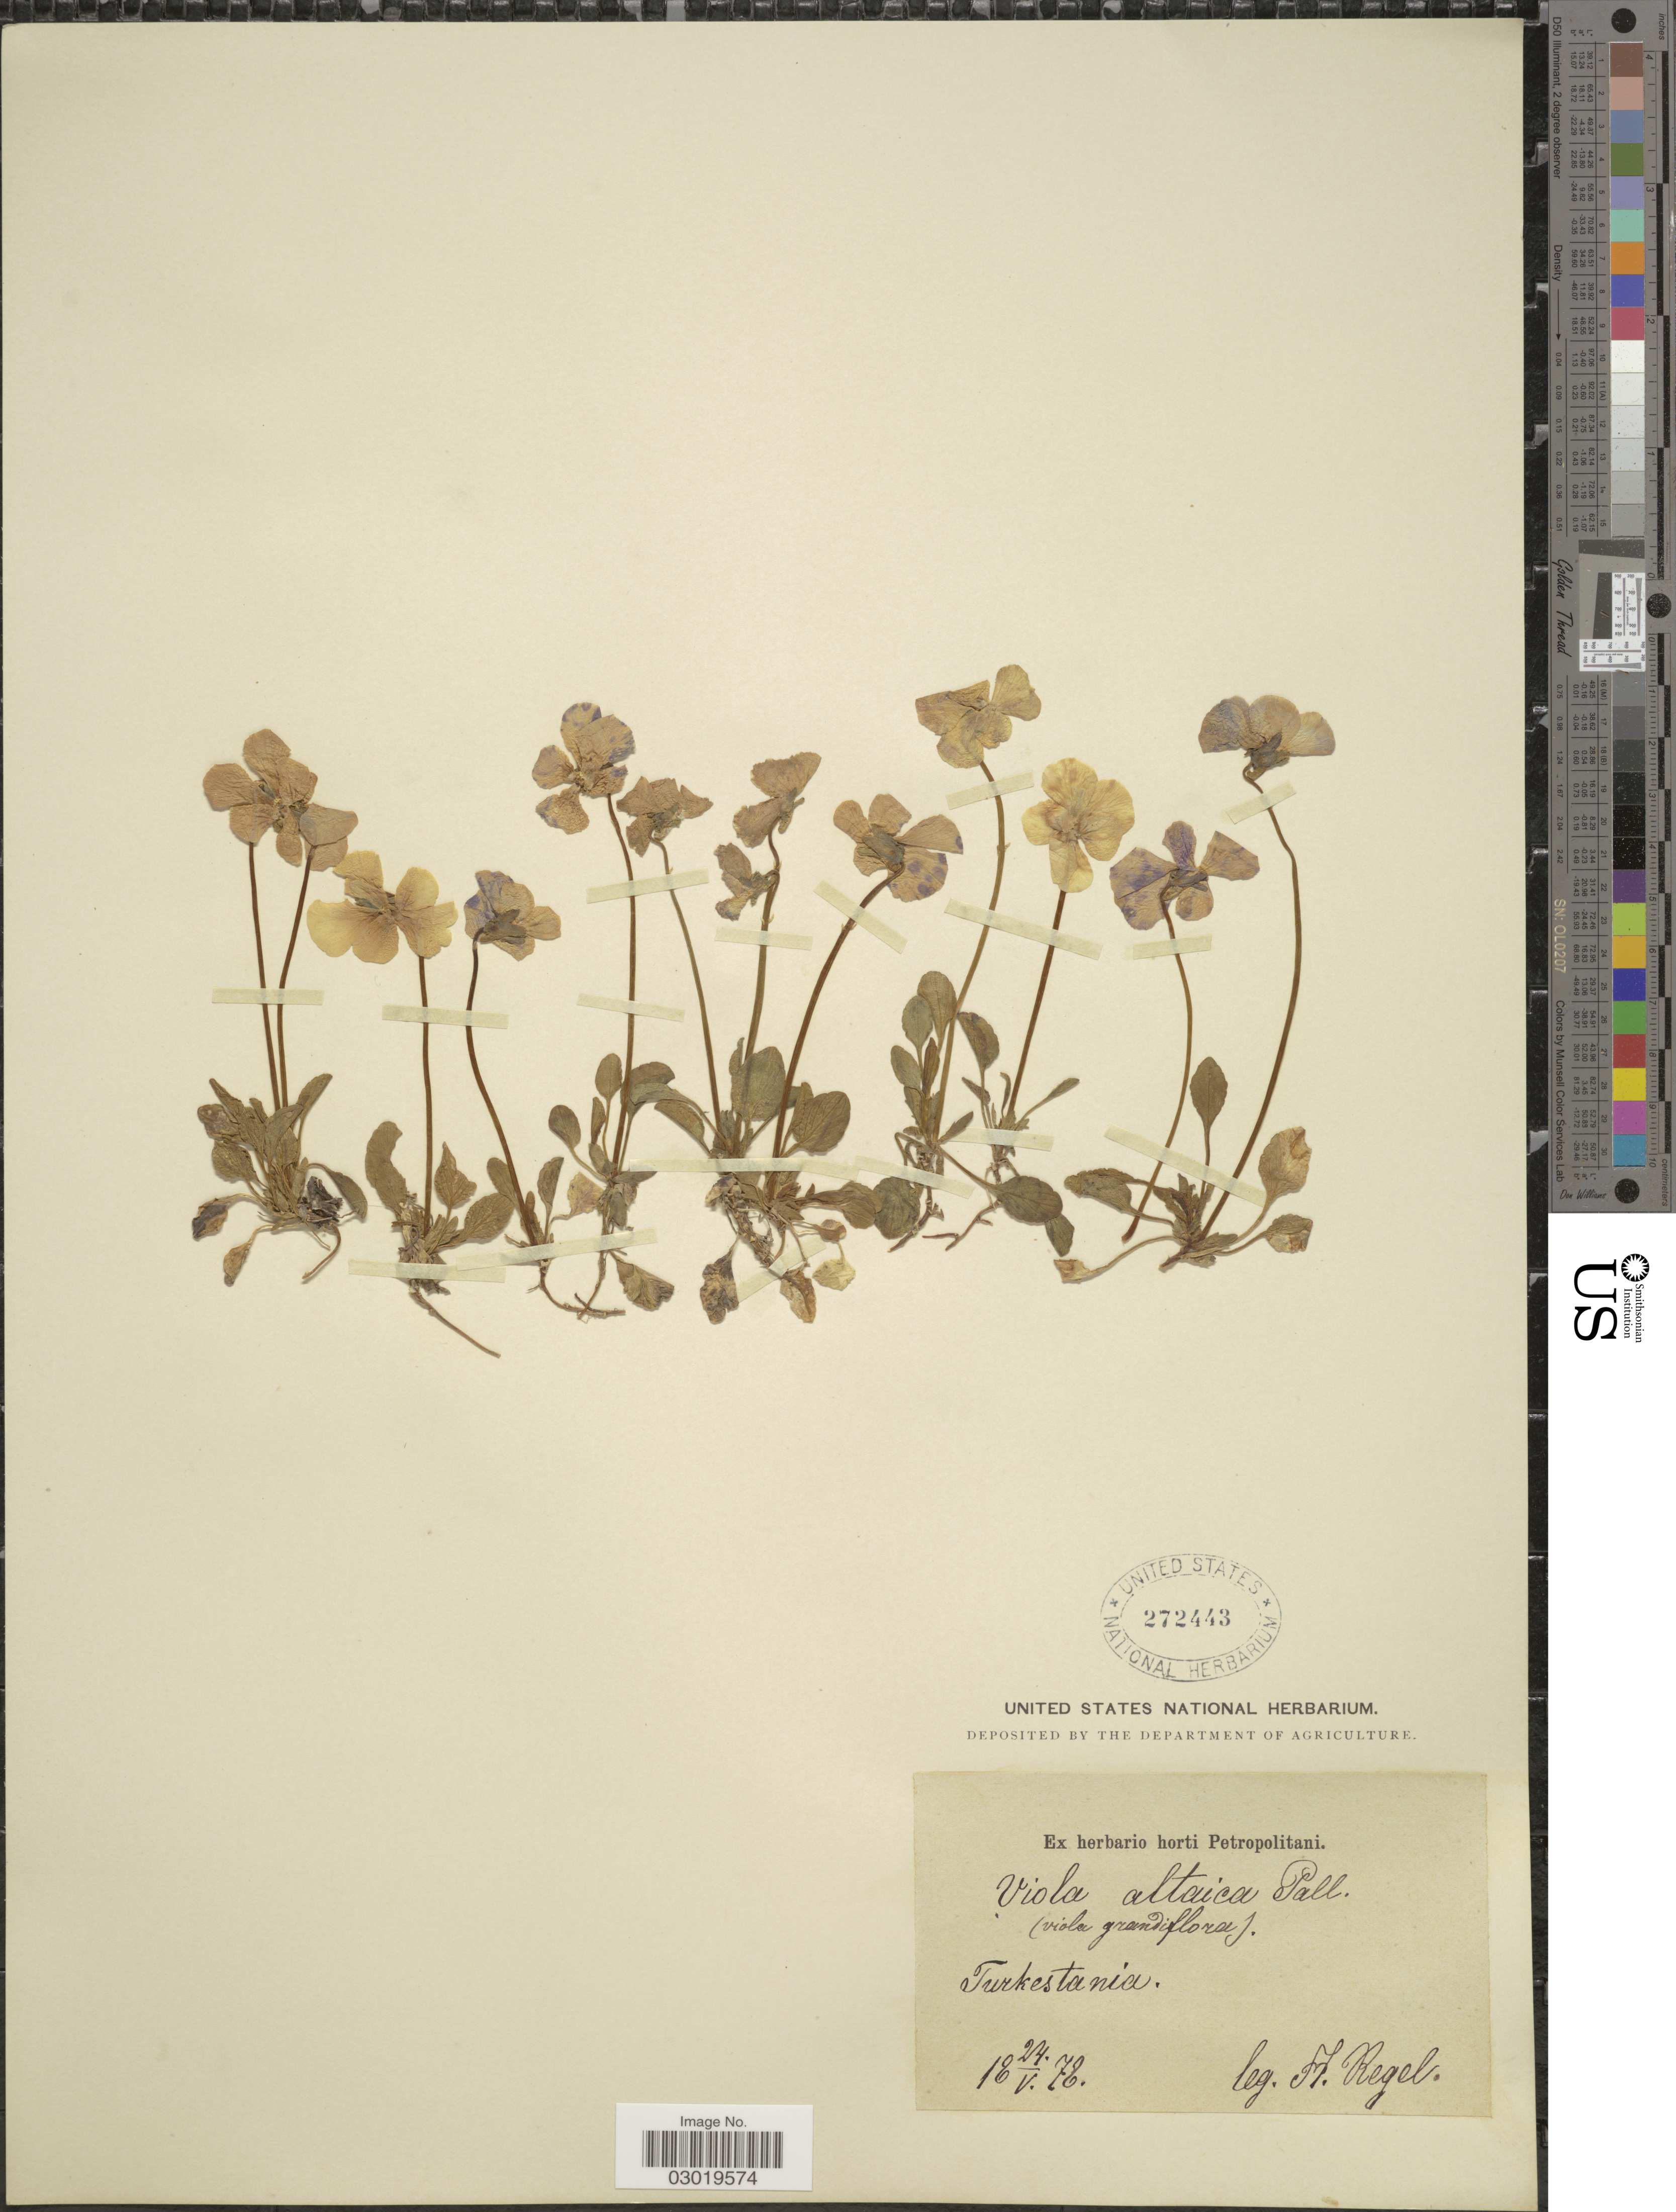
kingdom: Plantae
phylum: Tracheophyta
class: Magnoliopsida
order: Malpighiales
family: Violaceae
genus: Viola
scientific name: Viola altaica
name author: Ker Gawl.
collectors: A. Regel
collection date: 1872-05-24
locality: Turkestania.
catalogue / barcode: US 272443